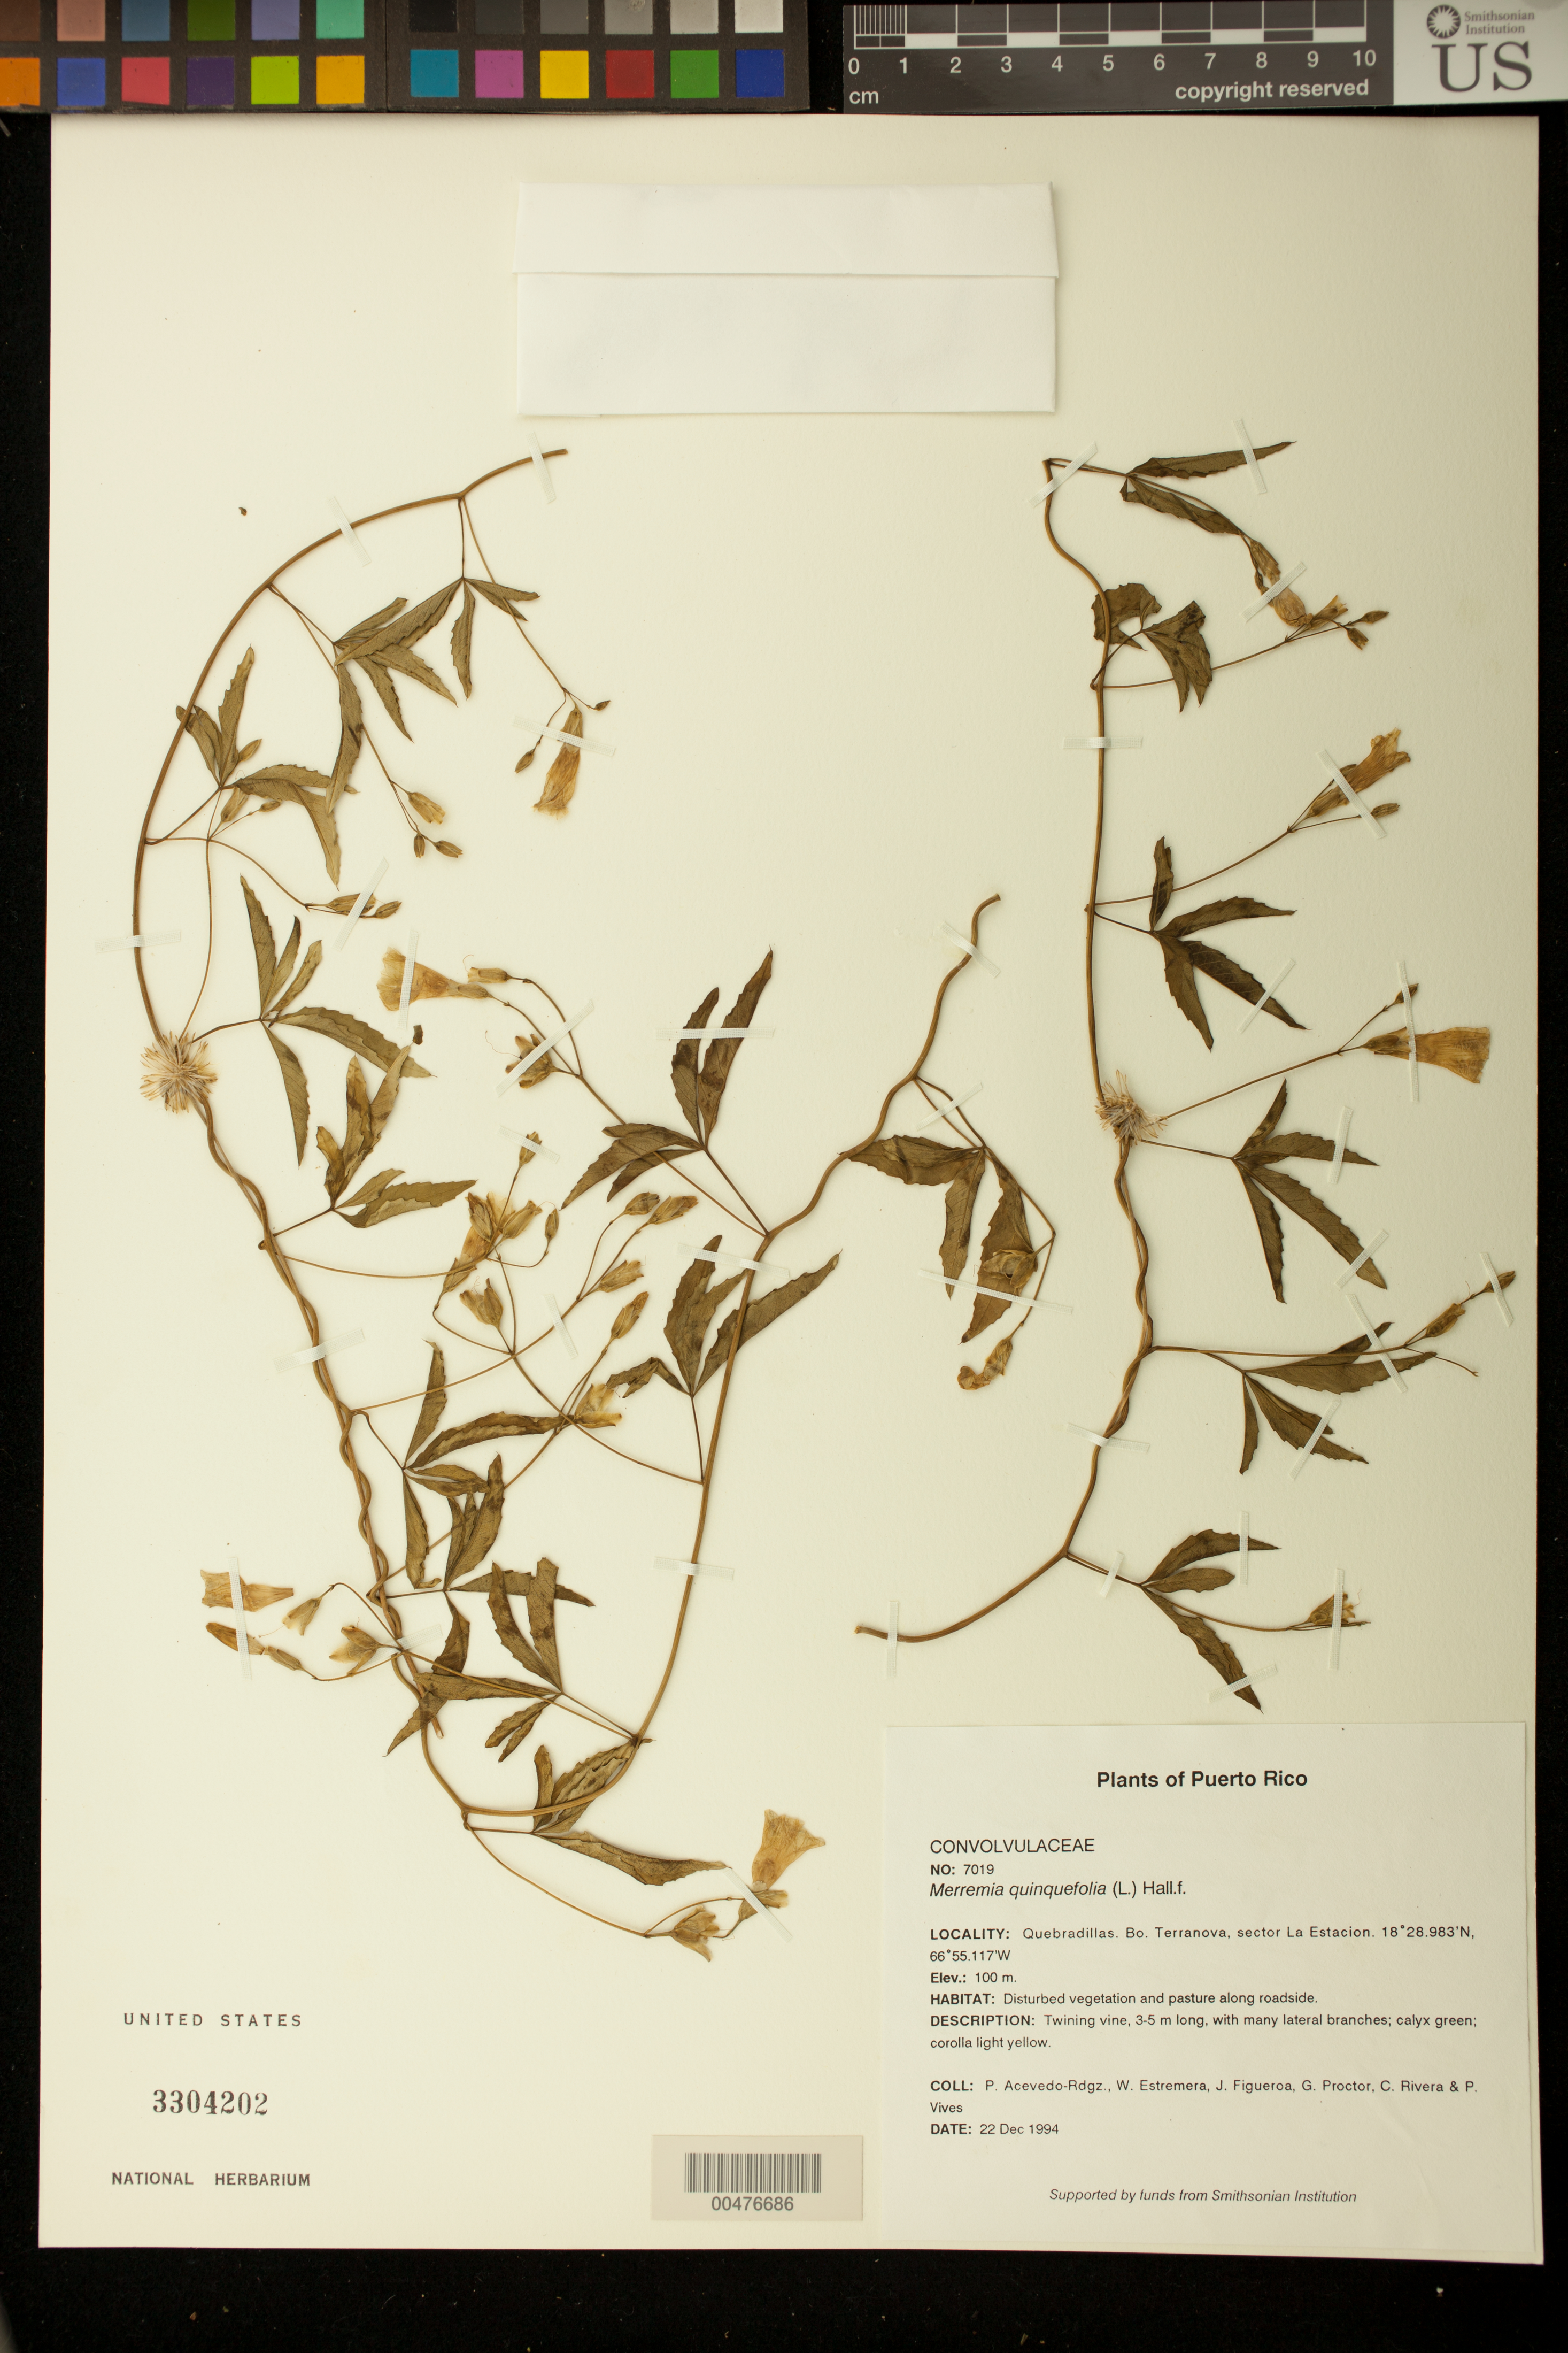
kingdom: Plantae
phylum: Tracheophyta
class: Magnoliopsida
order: Solanales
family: Convolvulaceae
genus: Distimake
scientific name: Distimake quinquefolius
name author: (L.) A. R. Simões & Staples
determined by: Strong, Mark T., (BOT), Smithsonian Institution - National Museum of Natural History (UNITED STATES)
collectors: P. Acevedo-Rodr., W. Estremera, J. Figueroa, G. R. Proctor, C. Rivera & P. Vives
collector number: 7019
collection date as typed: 22 Dec 1994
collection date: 1994-12-22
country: Puerto Rico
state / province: Quebradillas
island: Puerto Rico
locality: Quebradillas. Bo. Terranova, sector La Estación.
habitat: Disturbed vegetation and pasture along roadside.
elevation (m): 100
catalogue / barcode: US 3304202